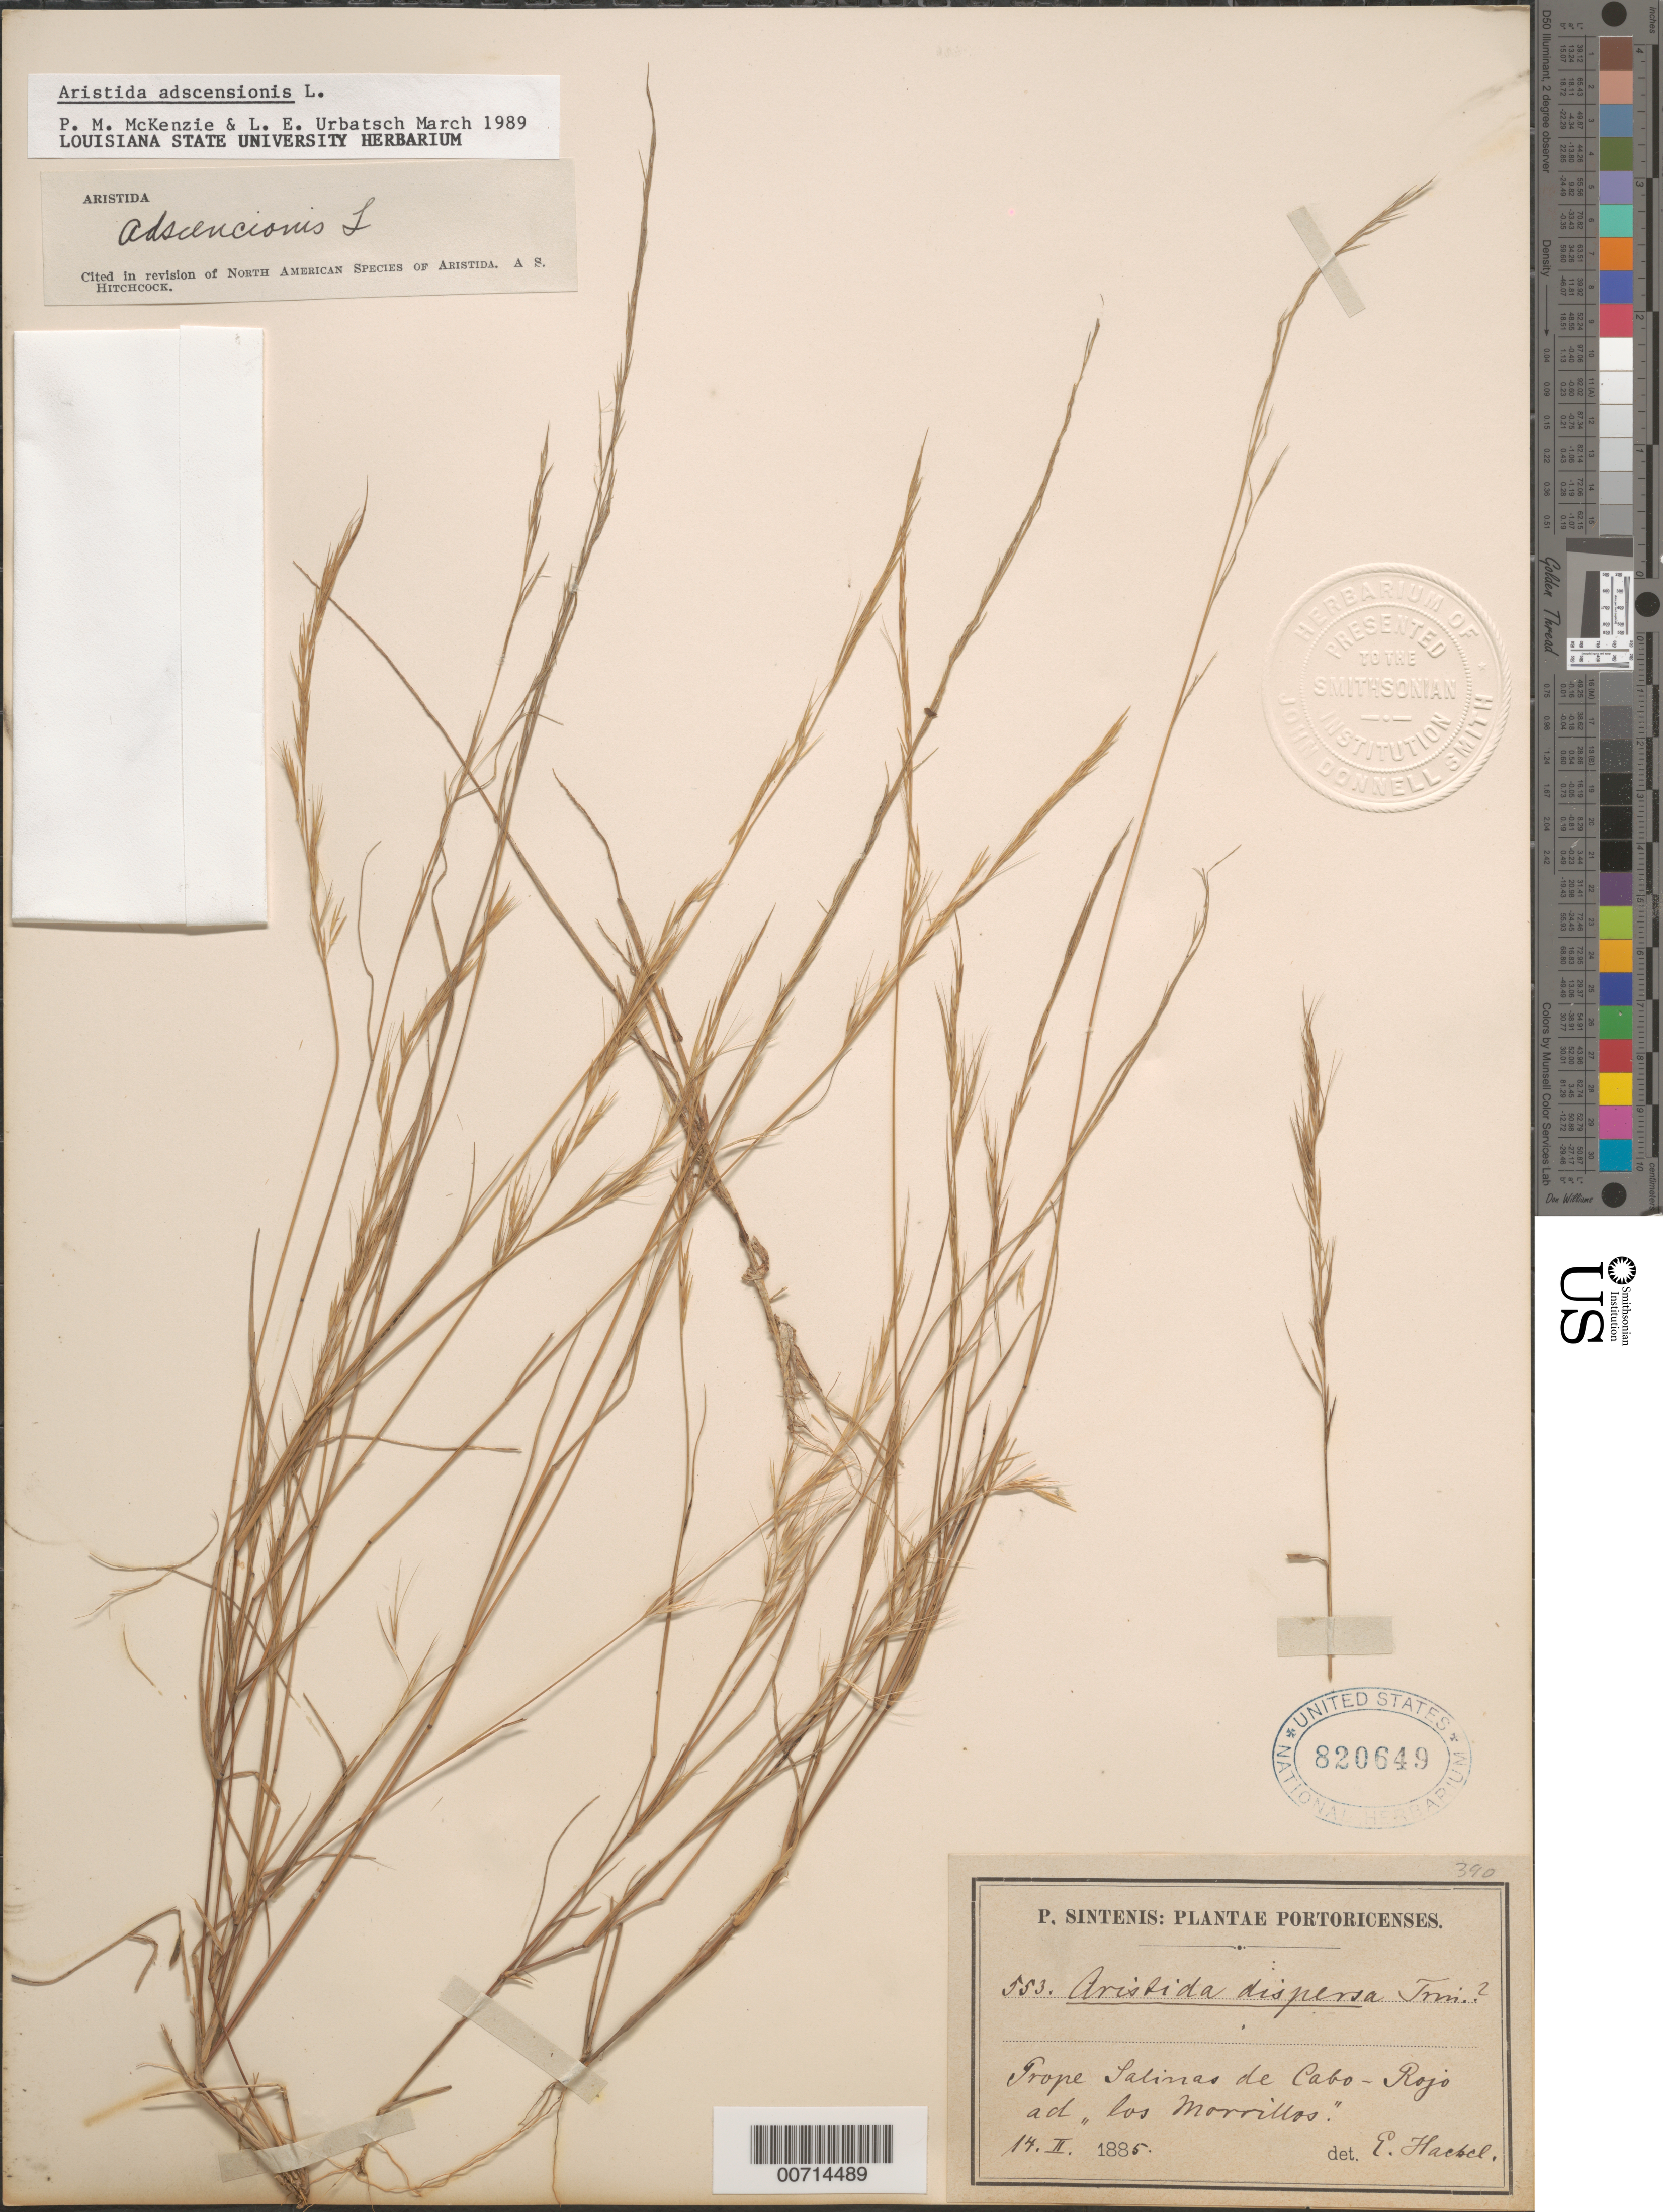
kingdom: Plantae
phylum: Tracheophyta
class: Liliopsida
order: Poales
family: Poaceae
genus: Aristida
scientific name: Aristida adscensionis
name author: L.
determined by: McKenzie, P. M.; Urbatsch, Lowell E.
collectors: P. Sintenis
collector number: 553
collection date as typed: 14 Feb 1885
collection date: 1885-02-14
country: Puerto Rico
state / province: Cabo Rojo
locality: Prope Salinas de Cabo Rojo ad "los Morrillos"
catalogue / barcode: US 820649